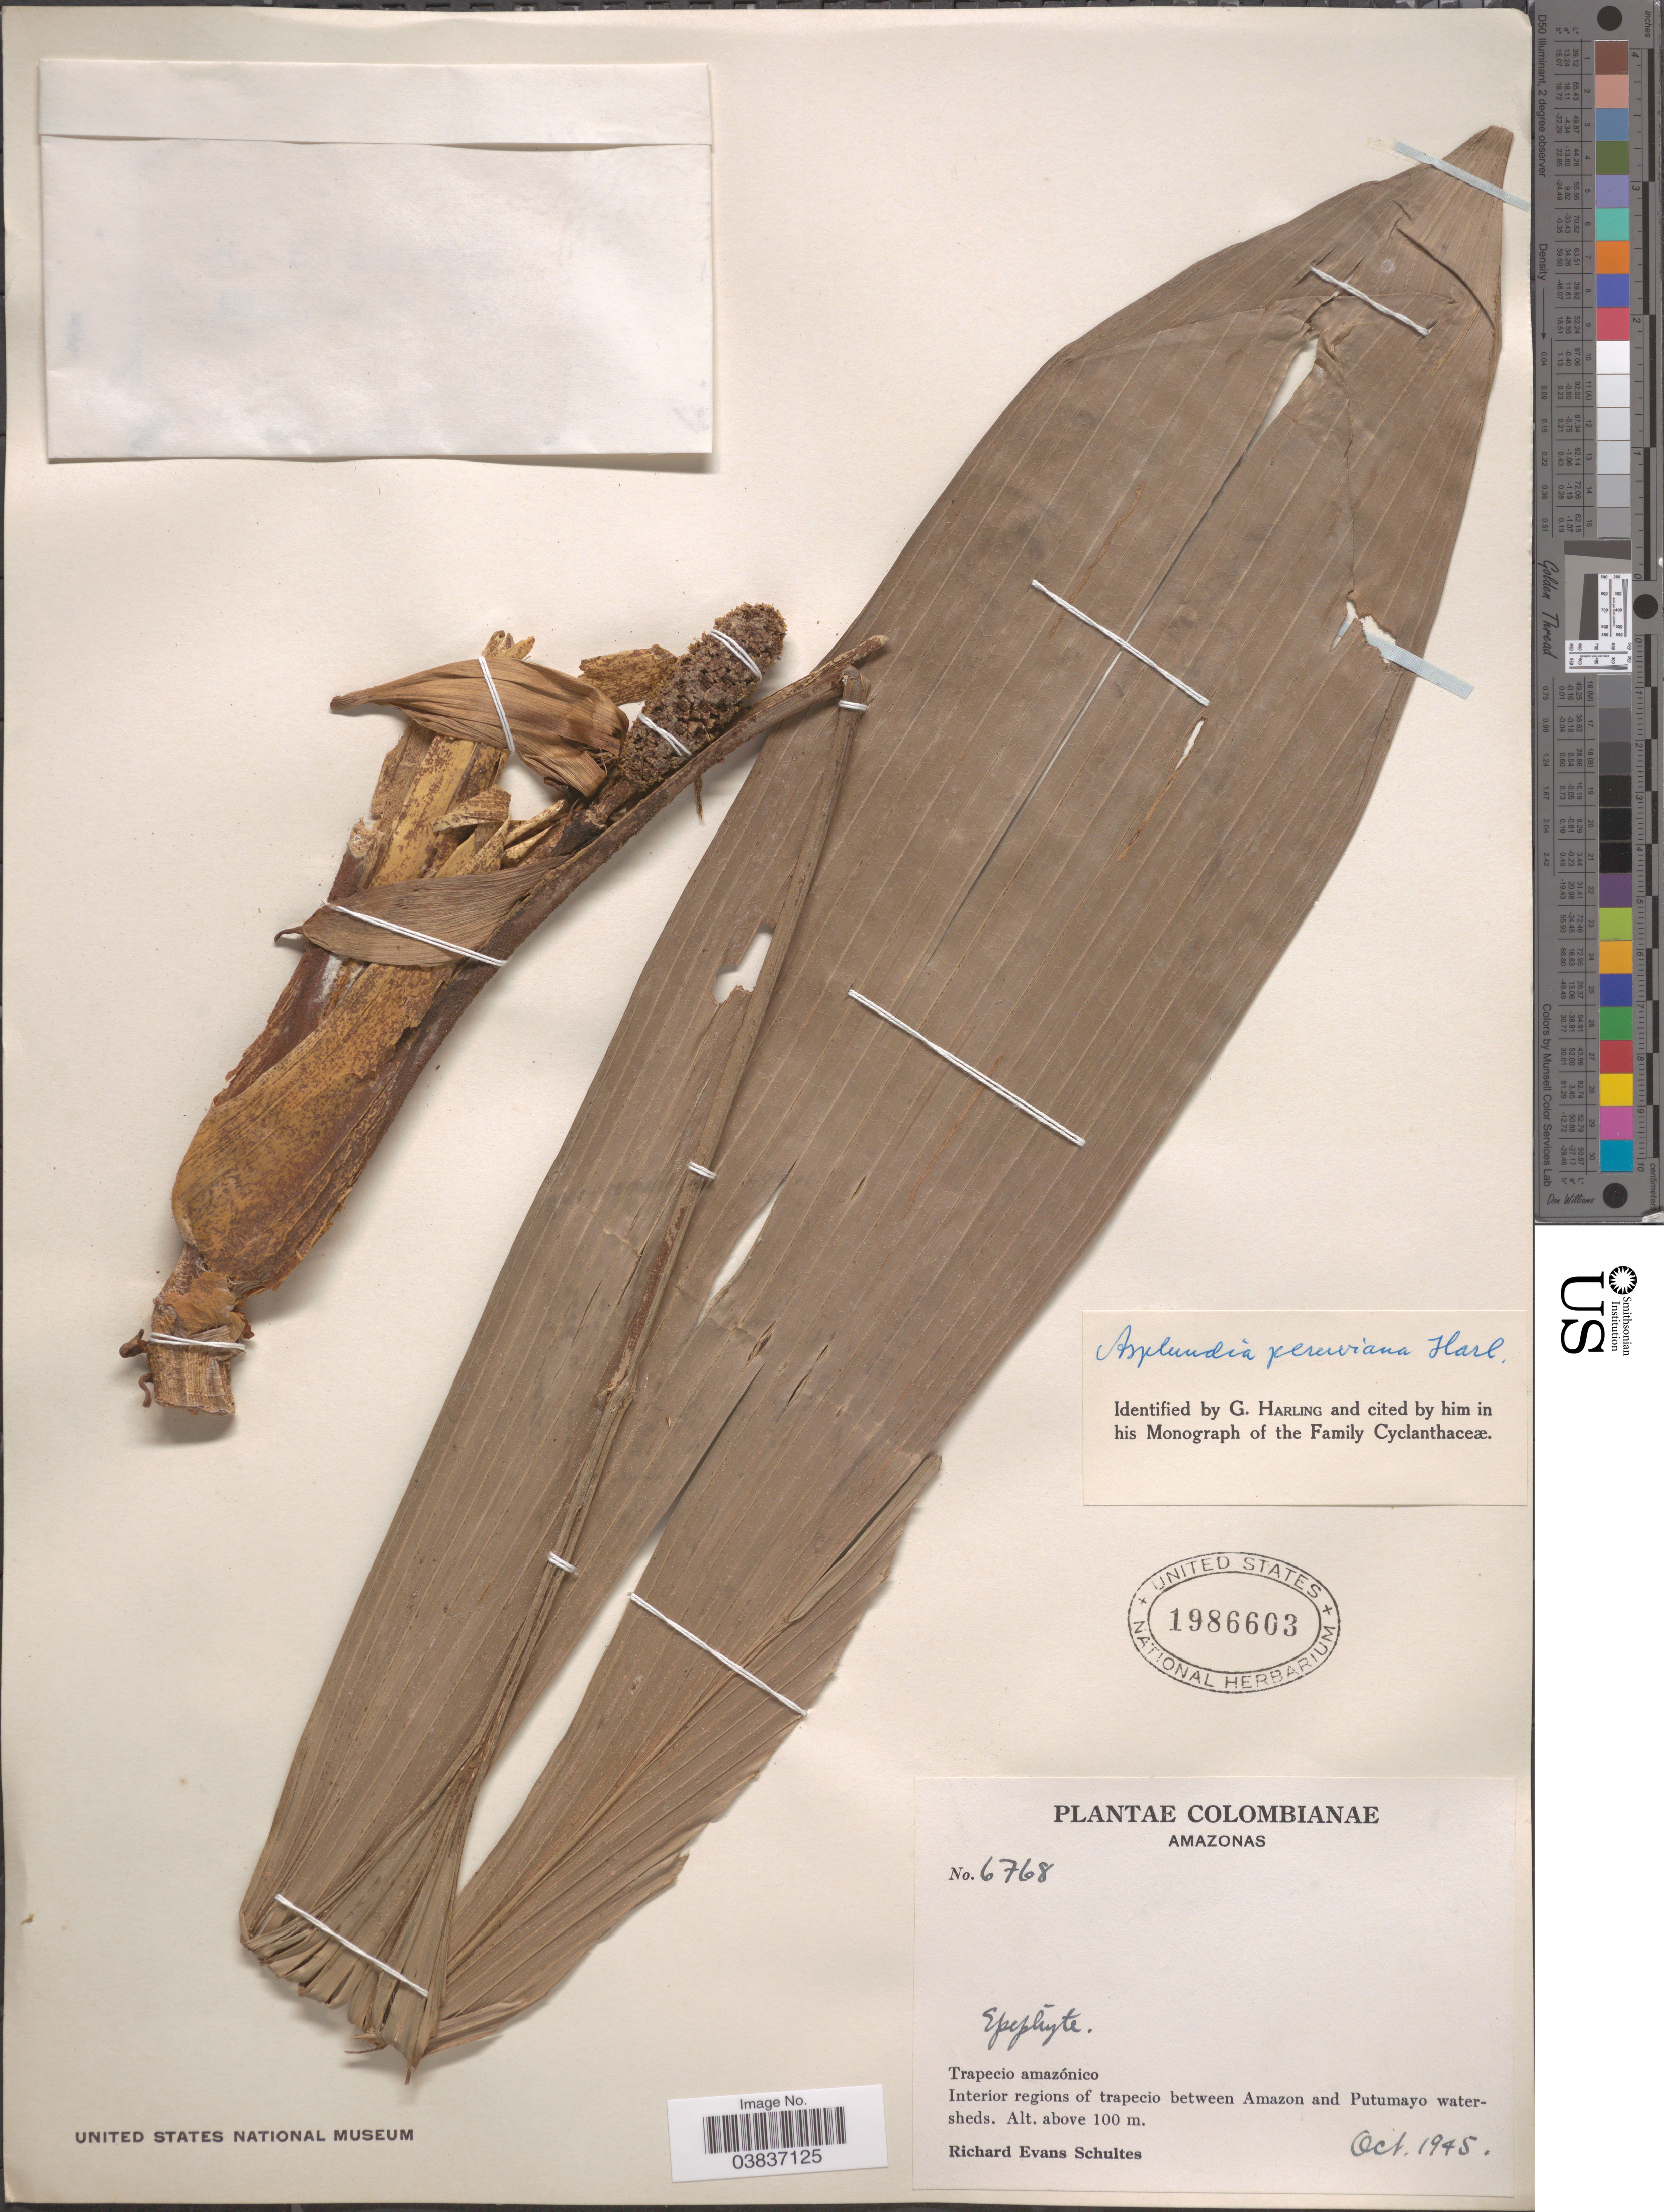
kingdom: Plantae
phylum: Tracheophyta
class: Liliopsida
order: Pandanales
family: Cyclanthaceae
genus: Asplundia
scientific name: Asplundia peruviana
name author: Harling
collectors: R. E. Schultes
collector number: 6768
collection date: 1945-10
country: Colombia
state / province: Amazônas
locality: Trapecio amazónico. Interior regions of trapecio between Amazon and Putumayo watersheds.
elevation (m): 100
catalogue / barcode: US 1986603